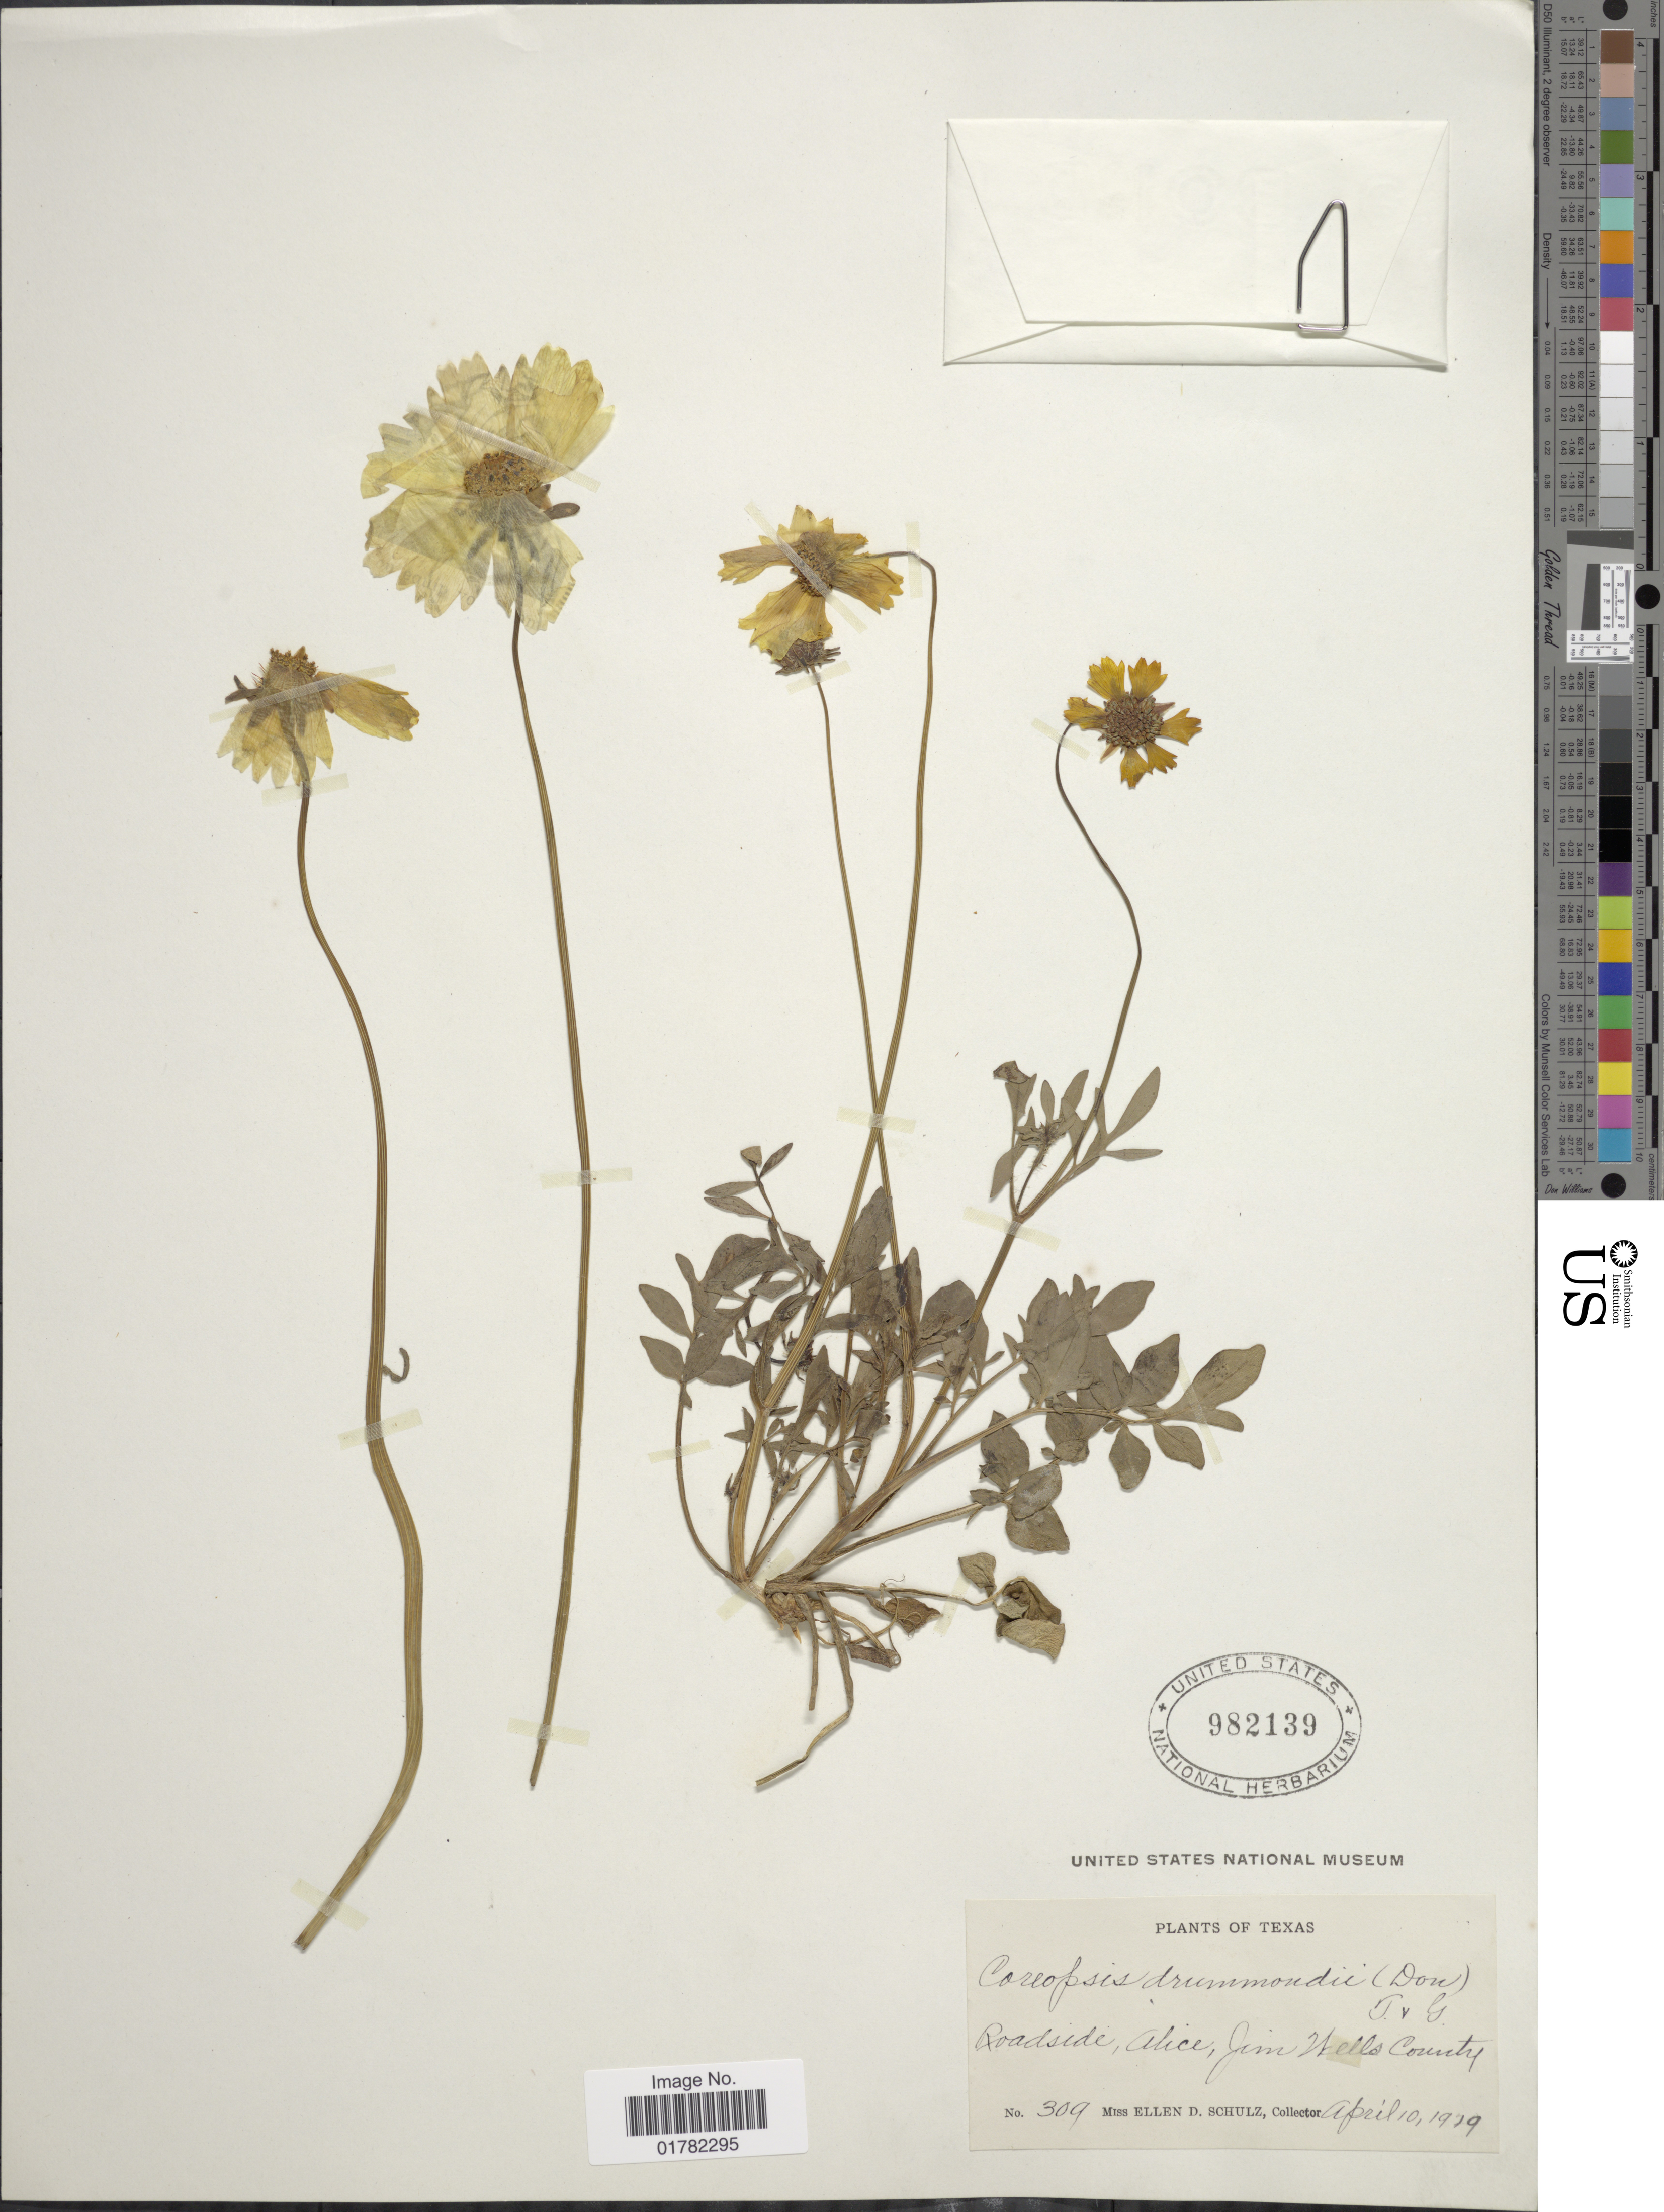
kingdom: Plantae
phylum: Tracheophyta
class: Magnoliopsida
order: Asterales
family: Asteraceae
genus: Coreopsis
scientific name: Coreopsis basalis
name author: S.F. Blake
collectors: E. D. Schulz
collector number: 309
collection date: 1929-04-10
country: United States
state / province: Texas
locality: Roadside, Alice Jim, Wells County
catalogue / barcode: US 982139